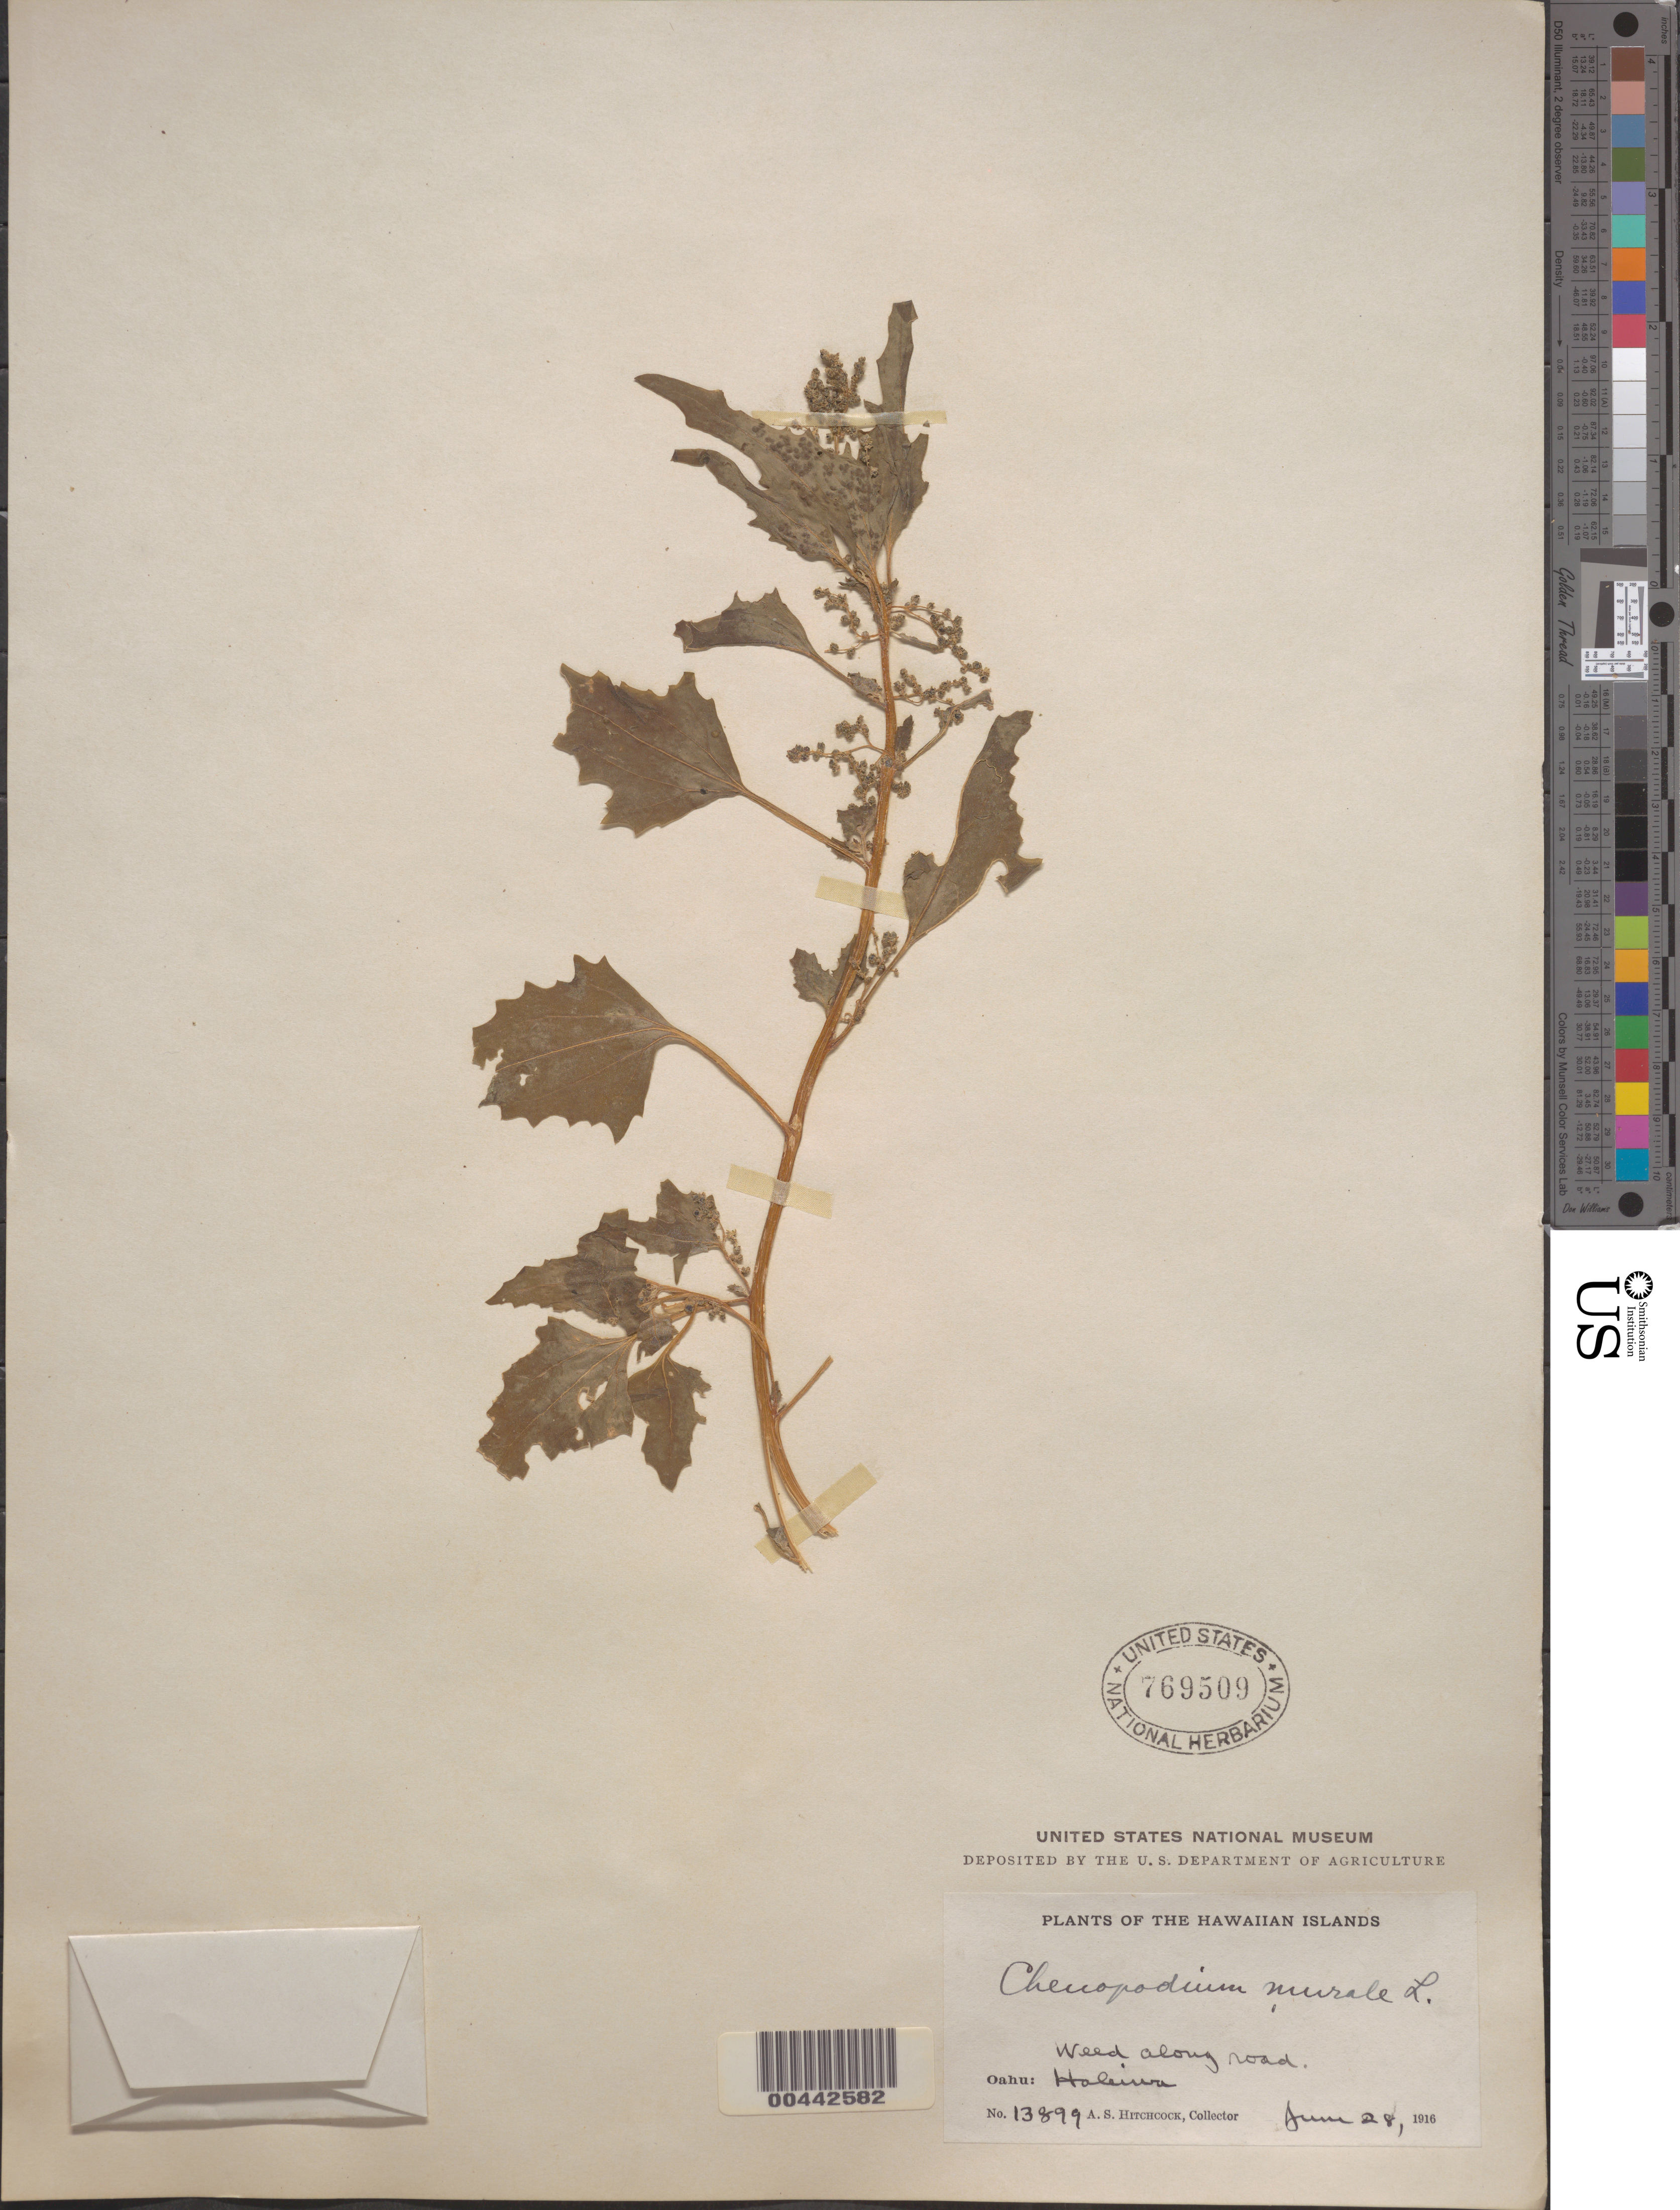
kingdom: Plantae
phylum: Tracheophyta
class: Magnoliopsida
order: Caryophyllales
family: Amaranthaceae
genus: Chenopodiastrum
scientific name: Chenopodiastrum murale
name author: (L.) S. Fuentes et al.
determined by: Wagner, W. L., (BOT), Smithsonian Institution - National Museum of Natural History (UNITED STATES)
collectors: A. S. Hitchcock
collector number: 13899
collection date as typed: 28 Jun 1916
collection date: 1916-06-28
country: United States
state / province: Hawaii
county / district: Honolulu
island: Oahu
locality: Haleiwa, along road.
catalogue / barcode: US 769509